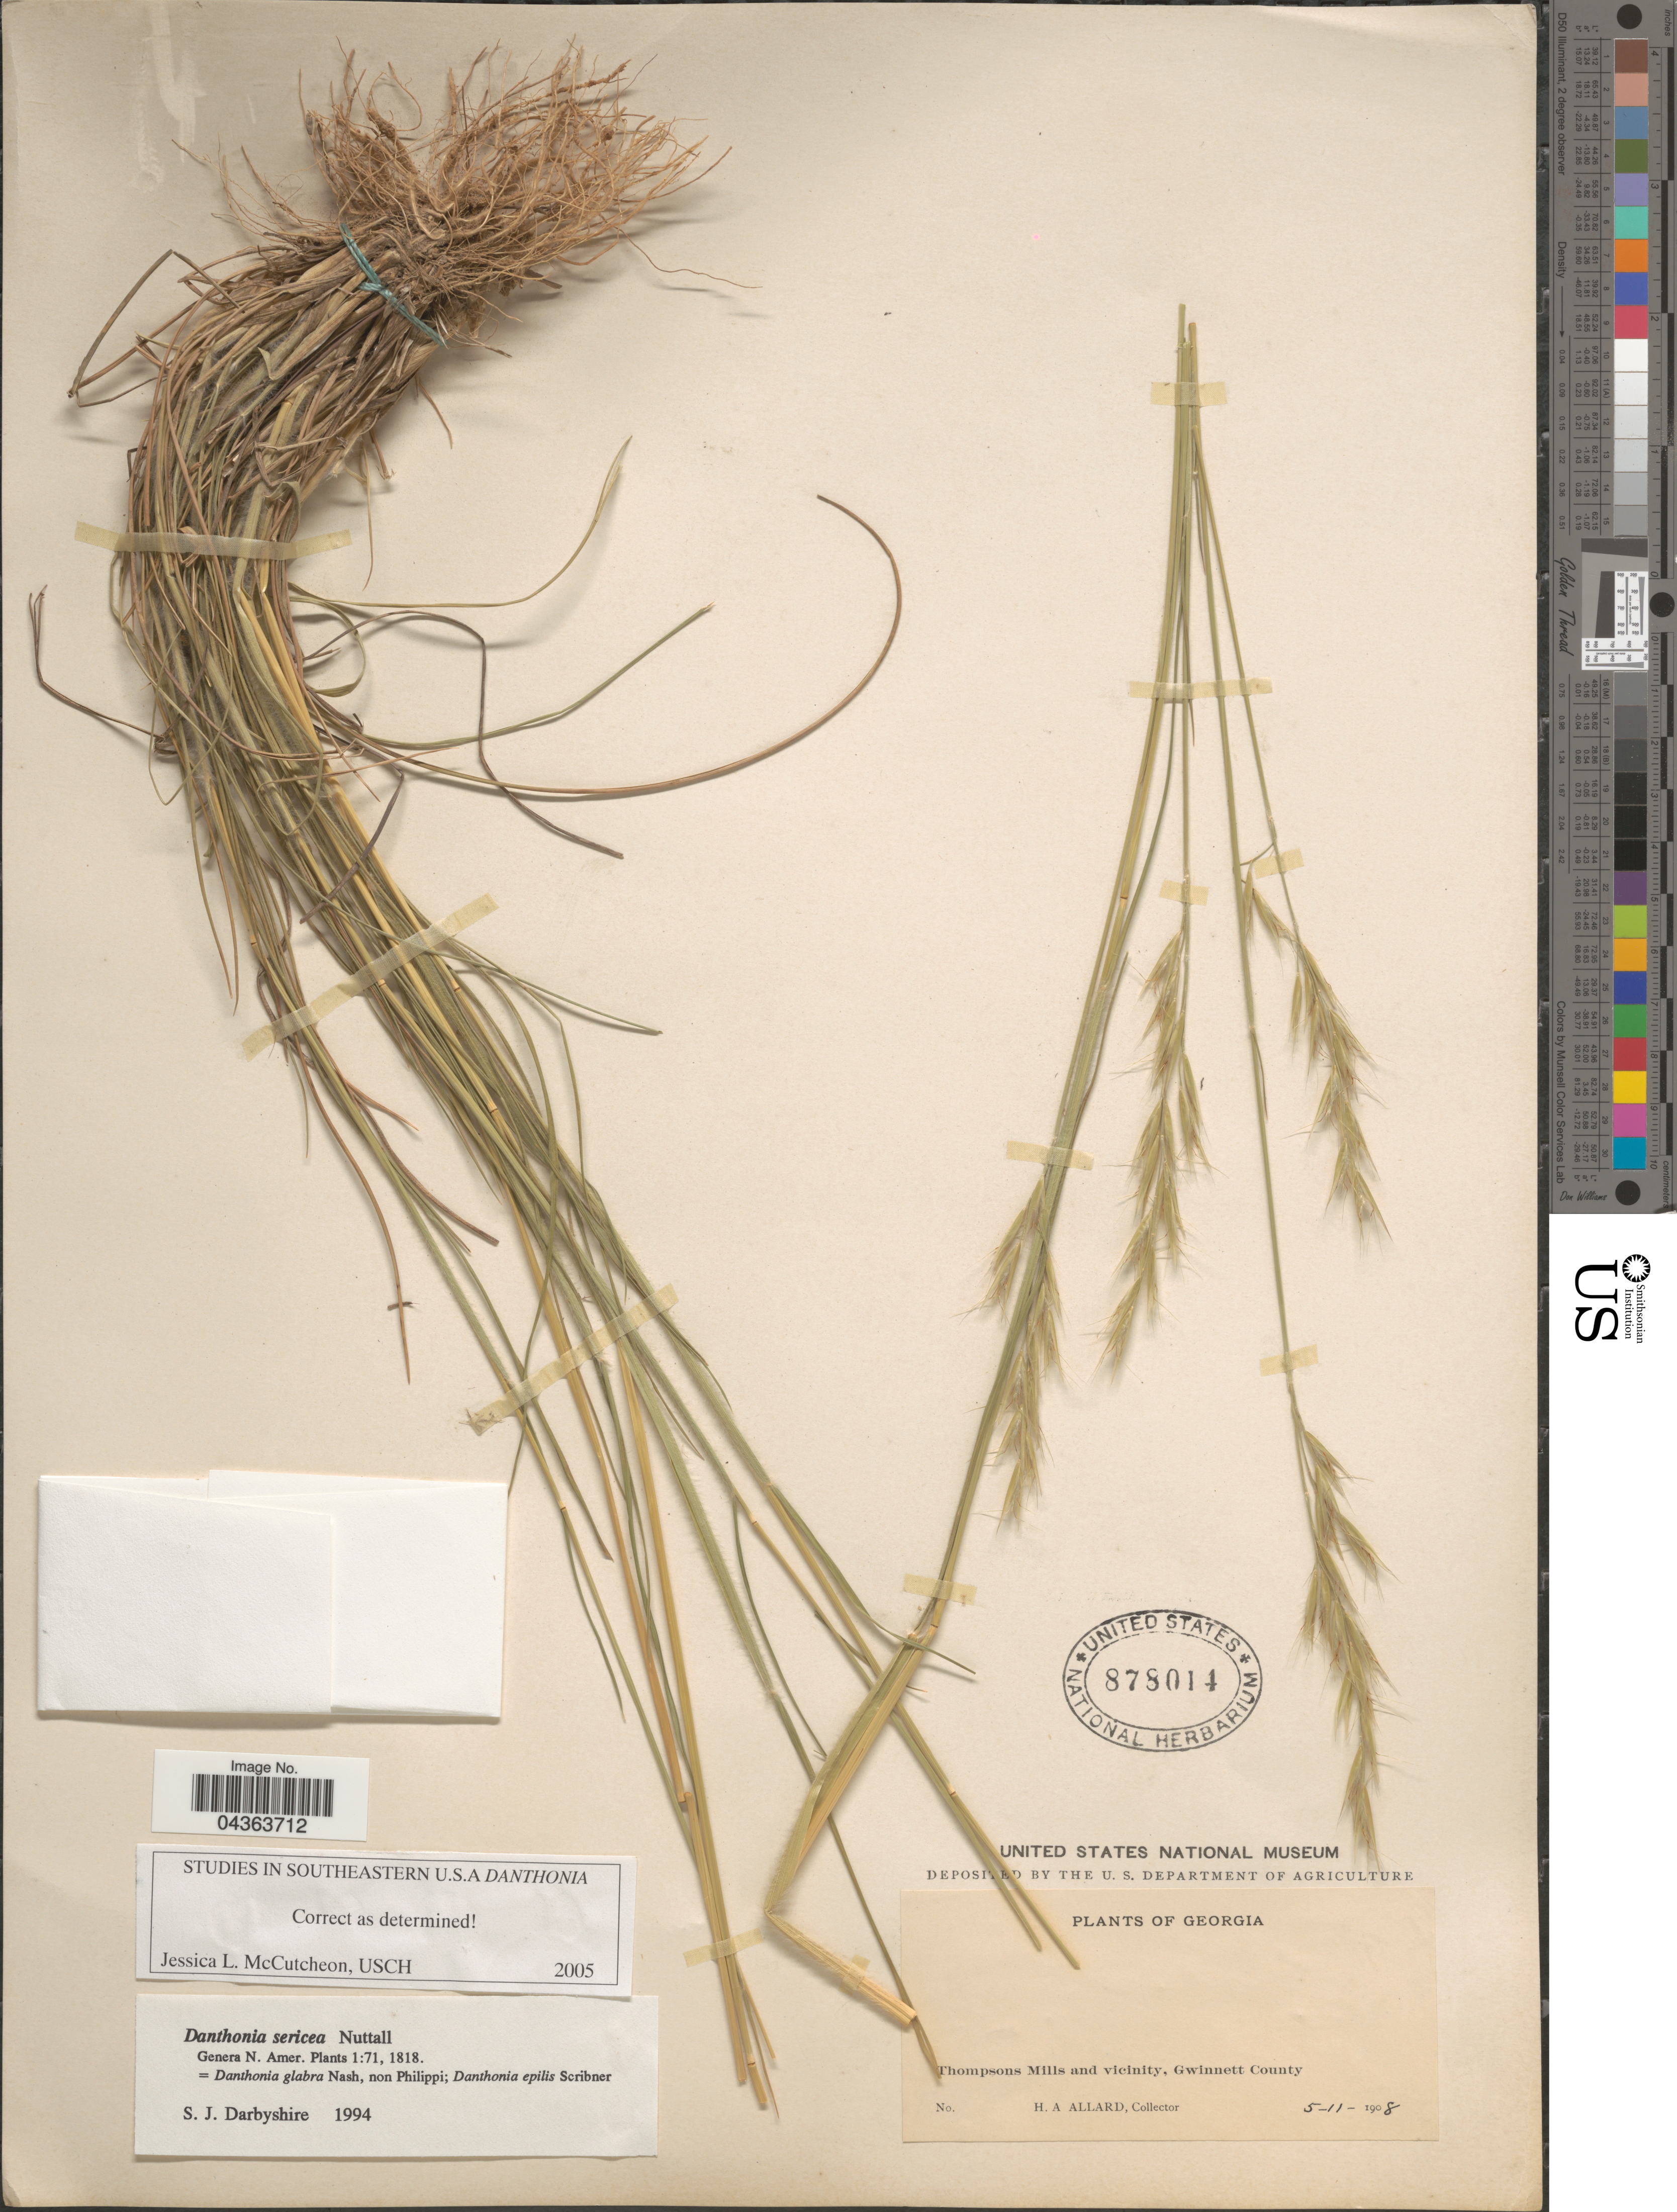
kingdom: Plantae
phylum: Tracheophyta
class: Liliopsida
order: Poales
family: Poaceae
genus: Danthonia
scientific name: Danthonia sericea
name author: Nutt.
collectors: H. A. Allard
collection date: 1908-05-11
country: United States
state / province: Georgia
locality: Thompsons Mills and vicinity, Gwinnett County.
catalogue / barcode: US 878014